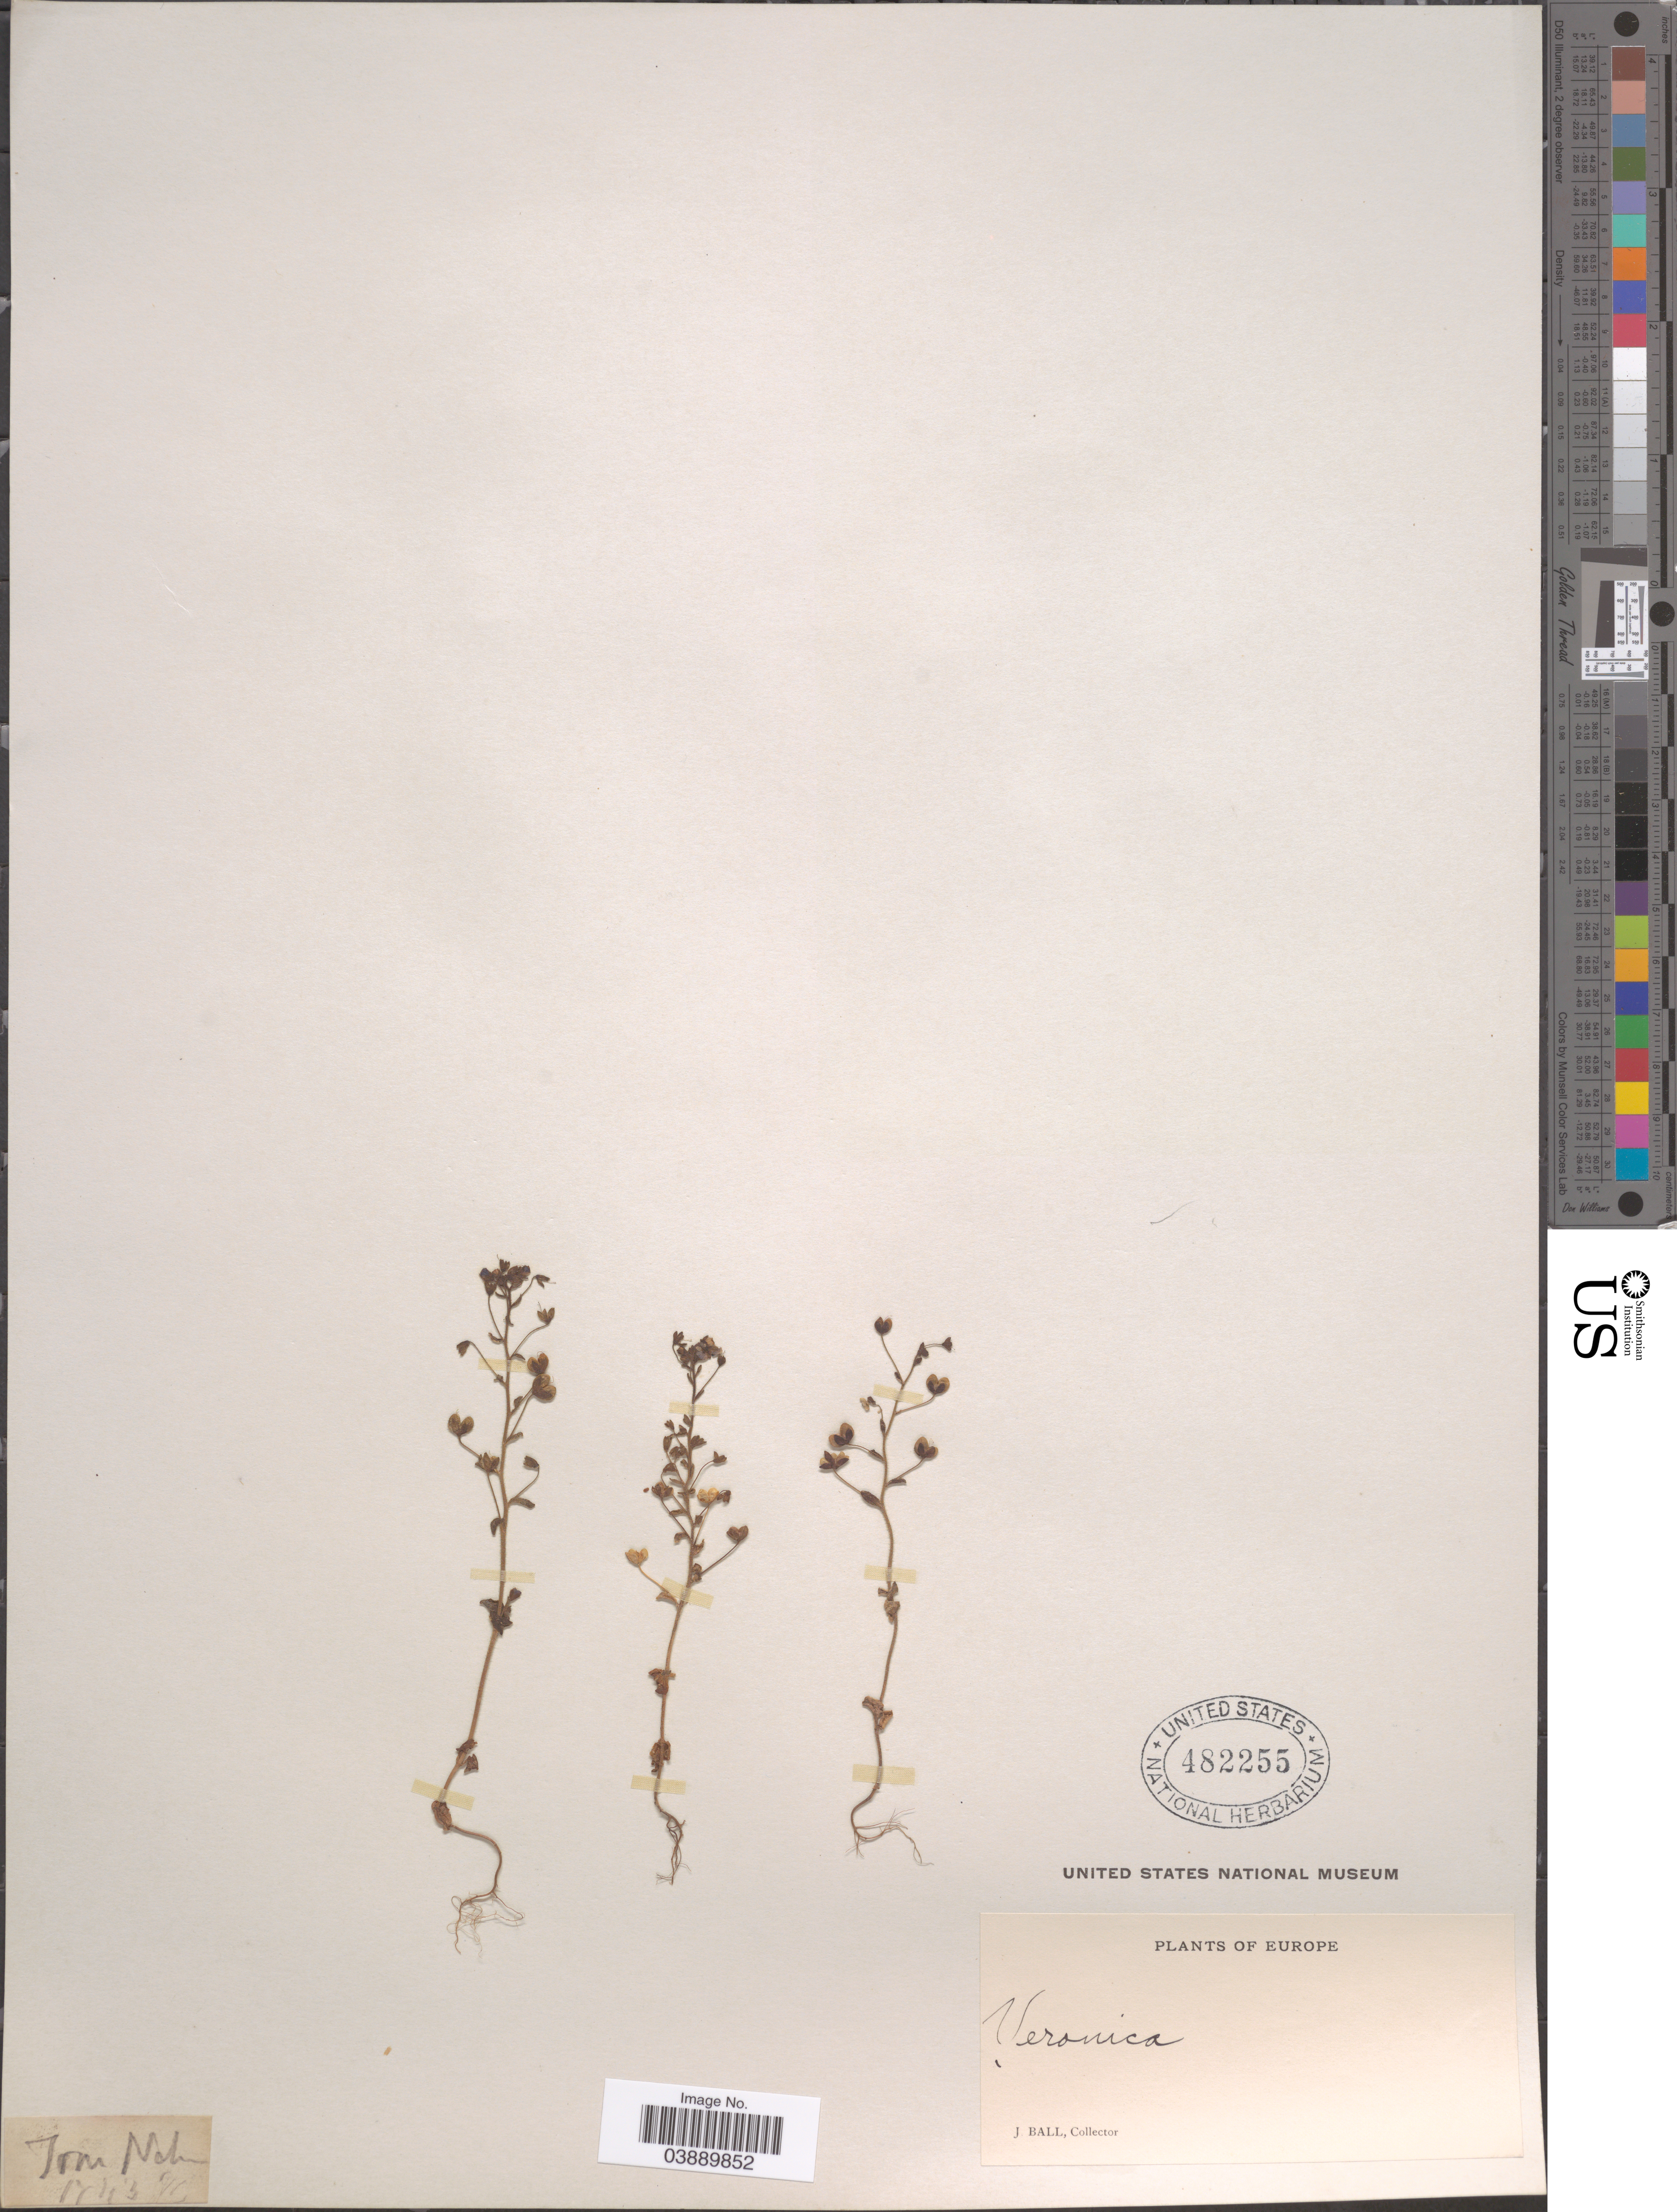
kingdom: Plantae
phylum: Tracheophyta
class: Magnoliopsida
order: Lamiales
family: Plantaginaceae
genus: Veronica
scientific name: Veronica (Pseudolysimachium) sp.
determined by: Albach, Dirk C.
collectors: J. Ball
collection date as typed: Transcribed d/m/y: 17/4/3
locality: Tom Nah. [interpreted]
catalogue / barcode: US 482255